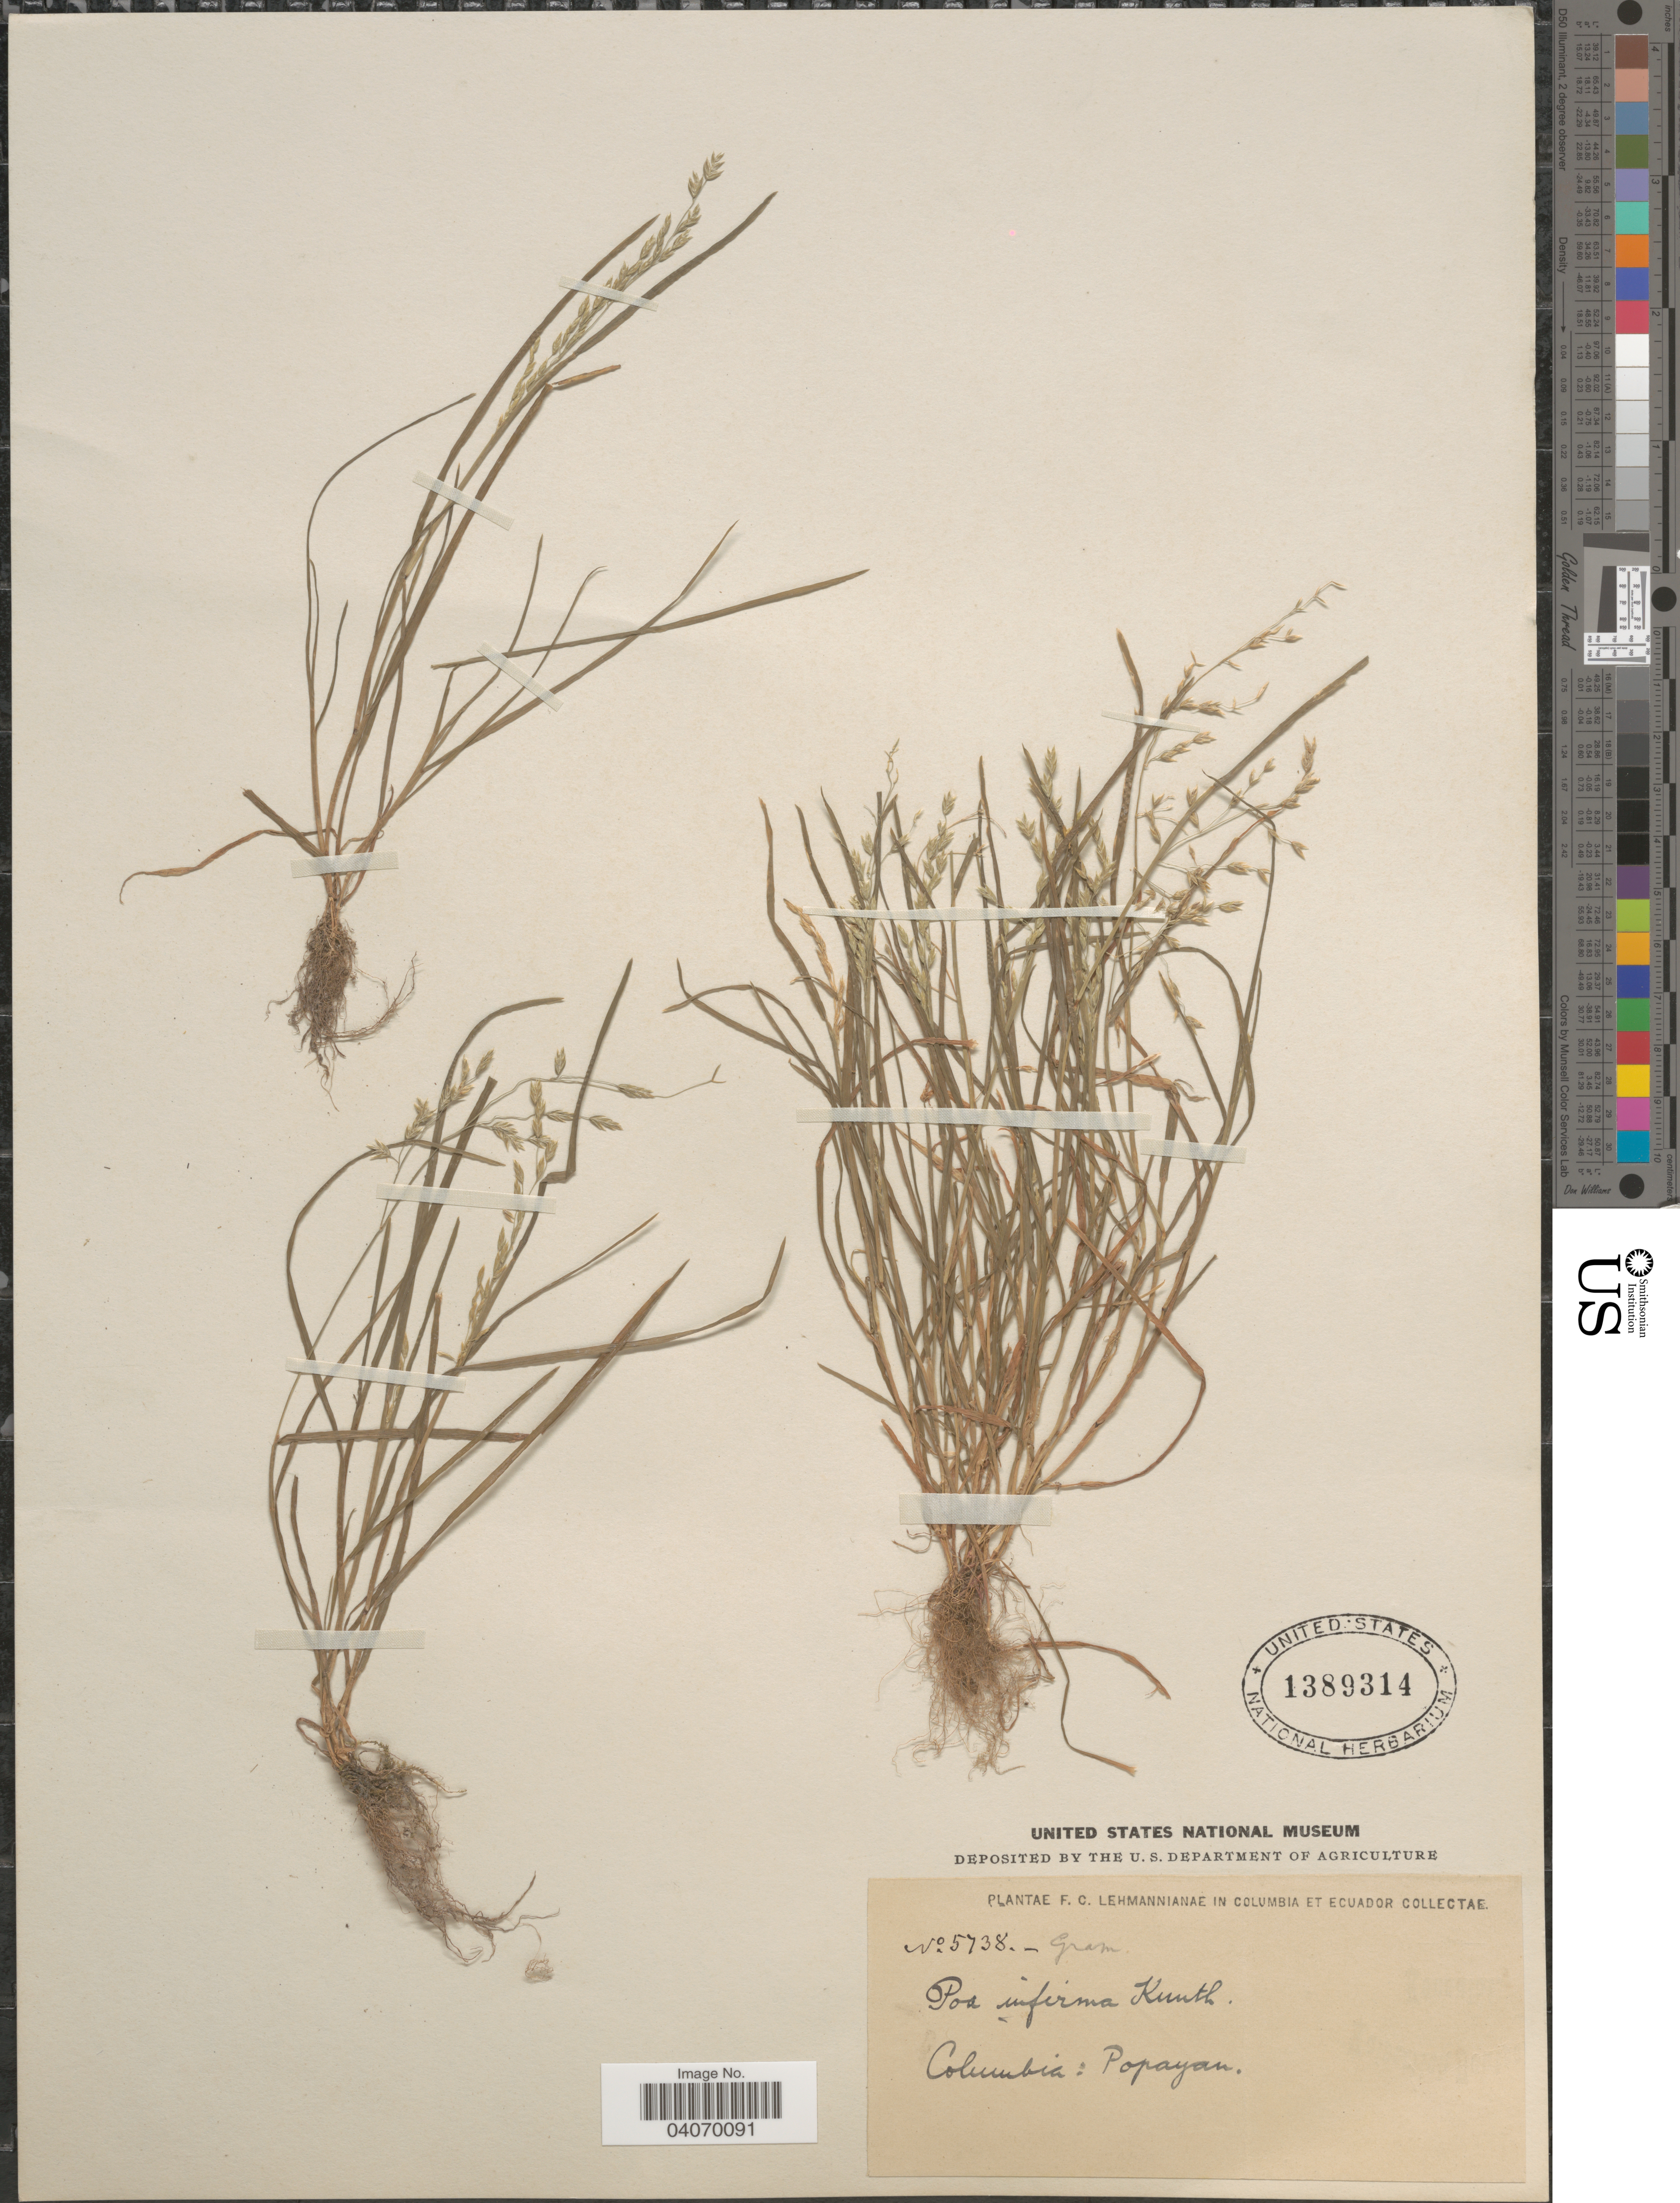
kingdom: Plantae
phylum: Tracheophyta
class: Liliopsida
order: Poales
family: Poaceae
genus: Poa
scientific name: Poa annua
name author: L.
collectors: F. C. Lehmann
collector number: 5738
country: Colombia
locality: Popayan.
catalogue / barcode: US 1389314